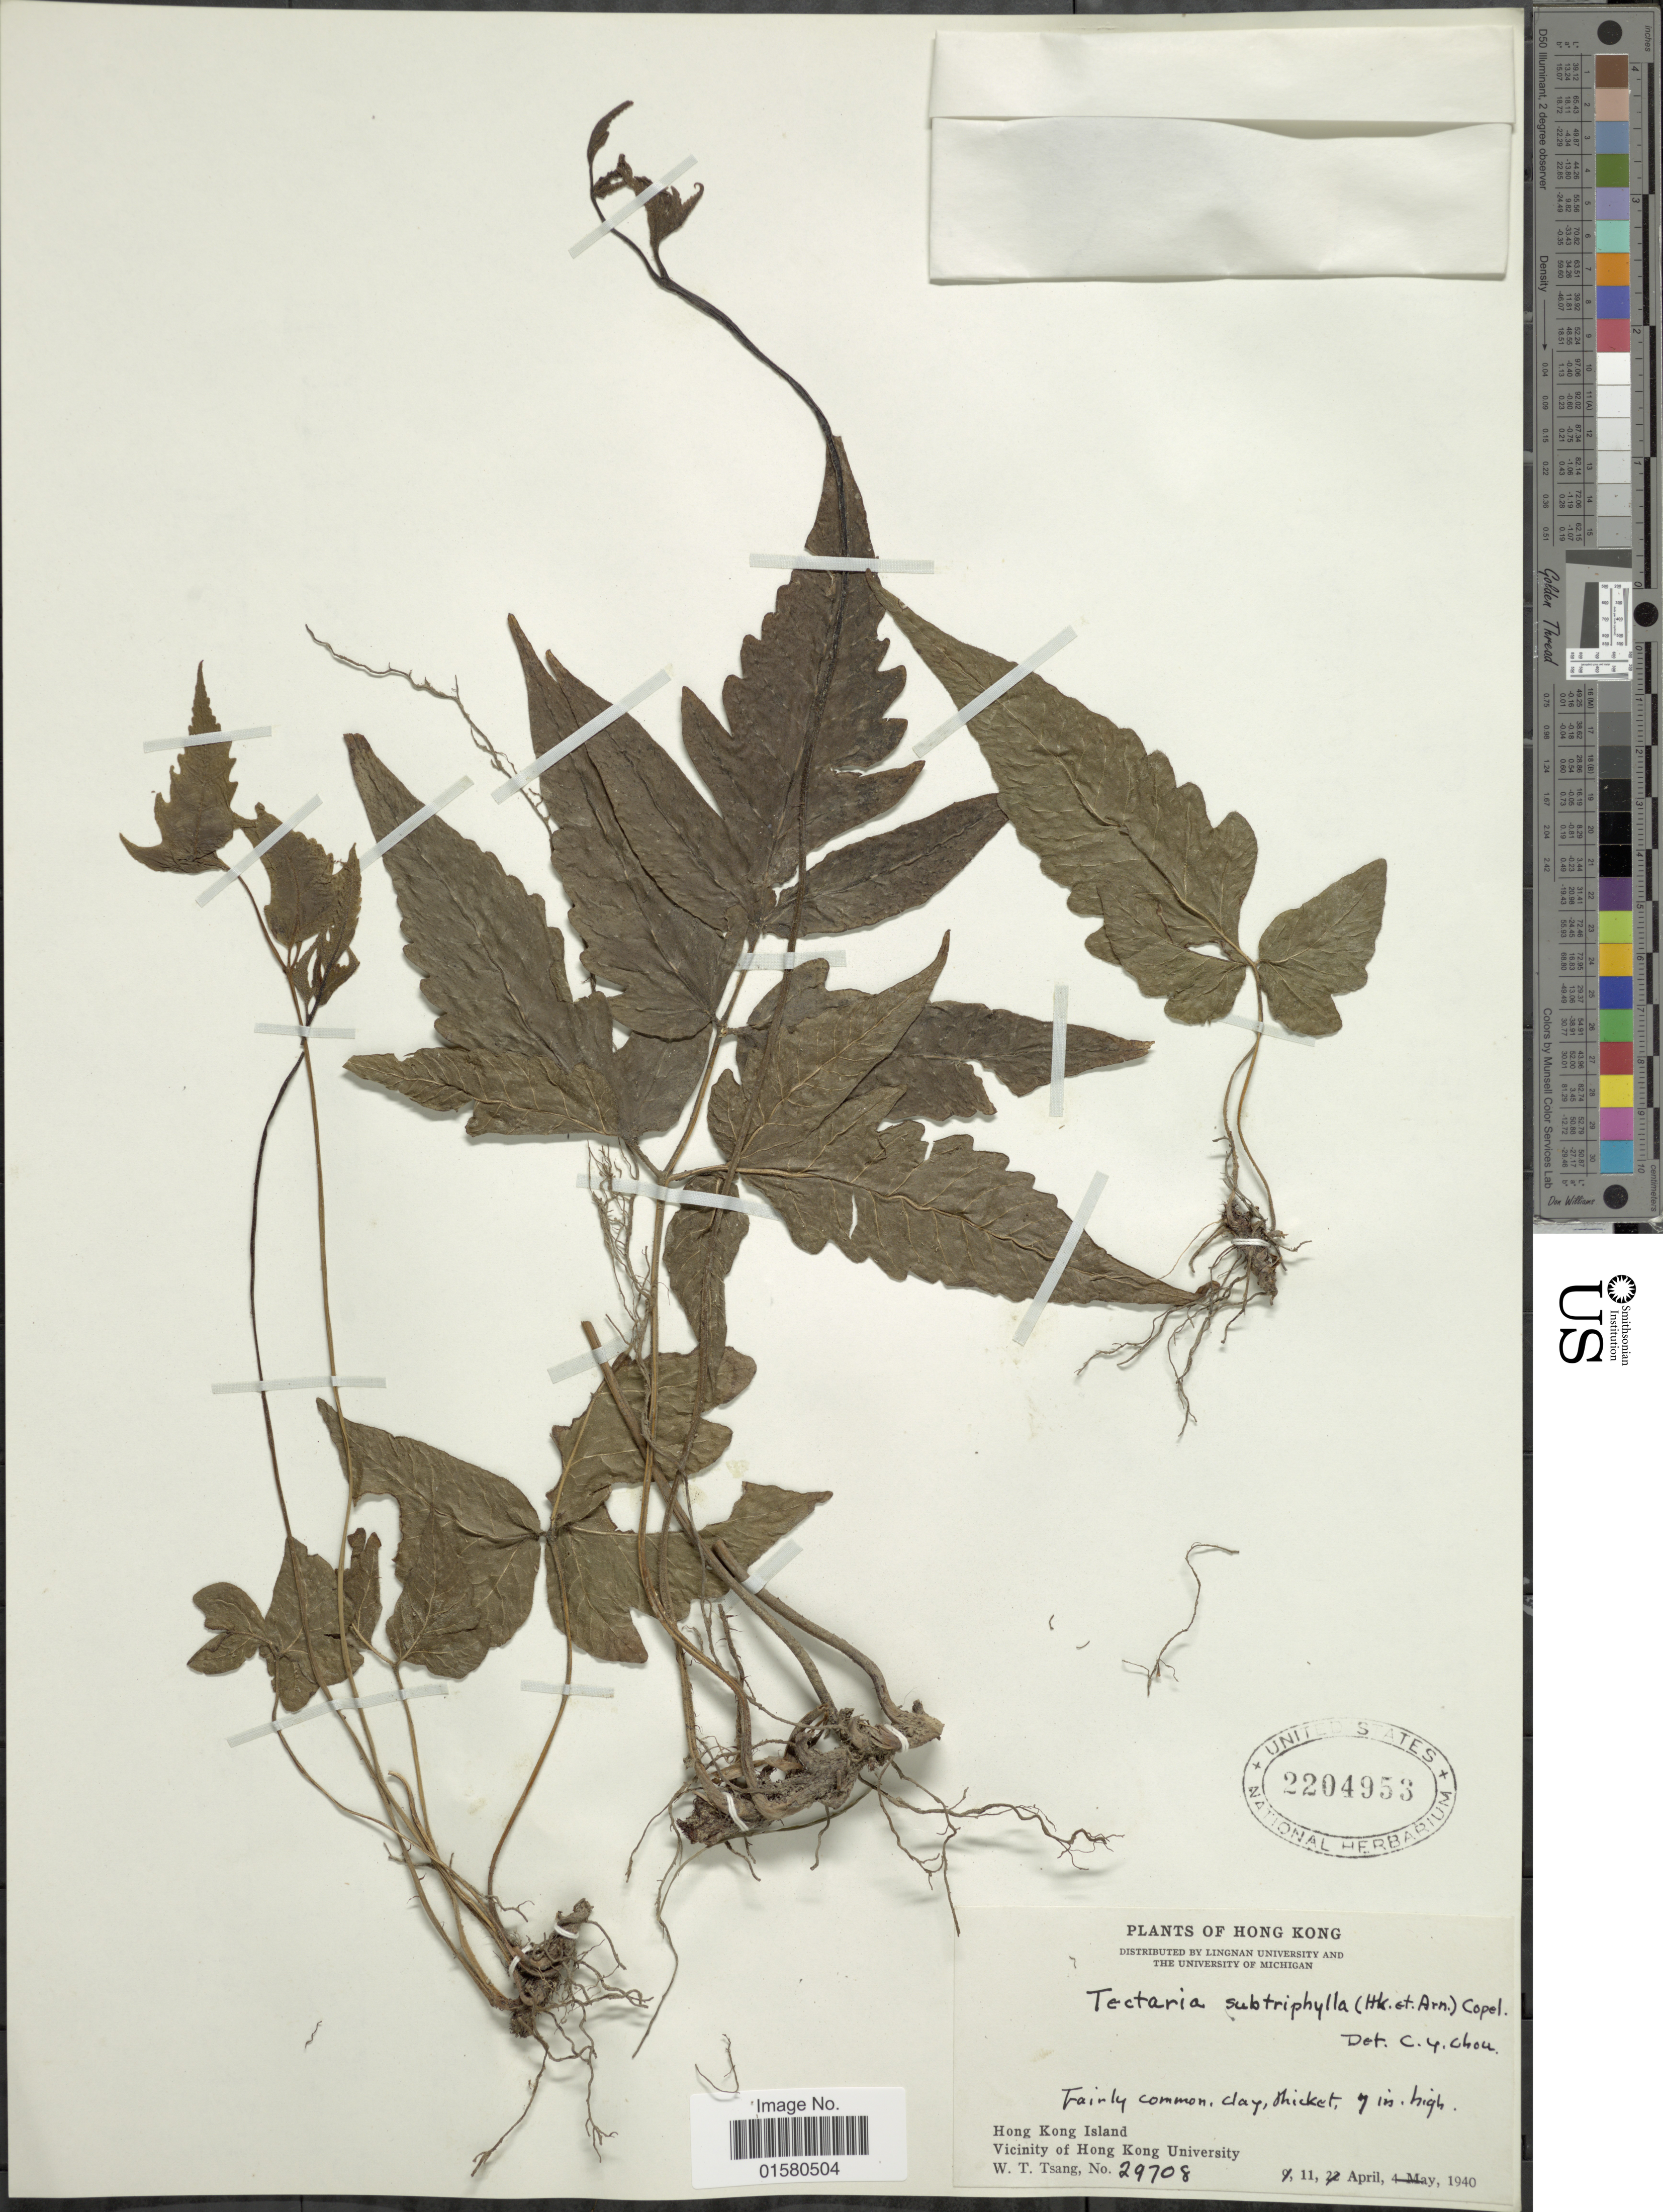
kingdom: Plantae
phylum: Tracheophyta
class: Polypodiopsida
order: Polypodiales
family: Tectariaceae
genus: Tectaria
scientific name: Tectaria subtriphylla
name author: (Hook. & Arn.) Copel.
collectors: W. T. Tsang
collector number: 29708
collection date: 1940-04-11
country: China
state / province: Hong Kong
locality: Hong Kong Island, Vicinity ofHong Kong University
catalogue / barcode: US 2204953